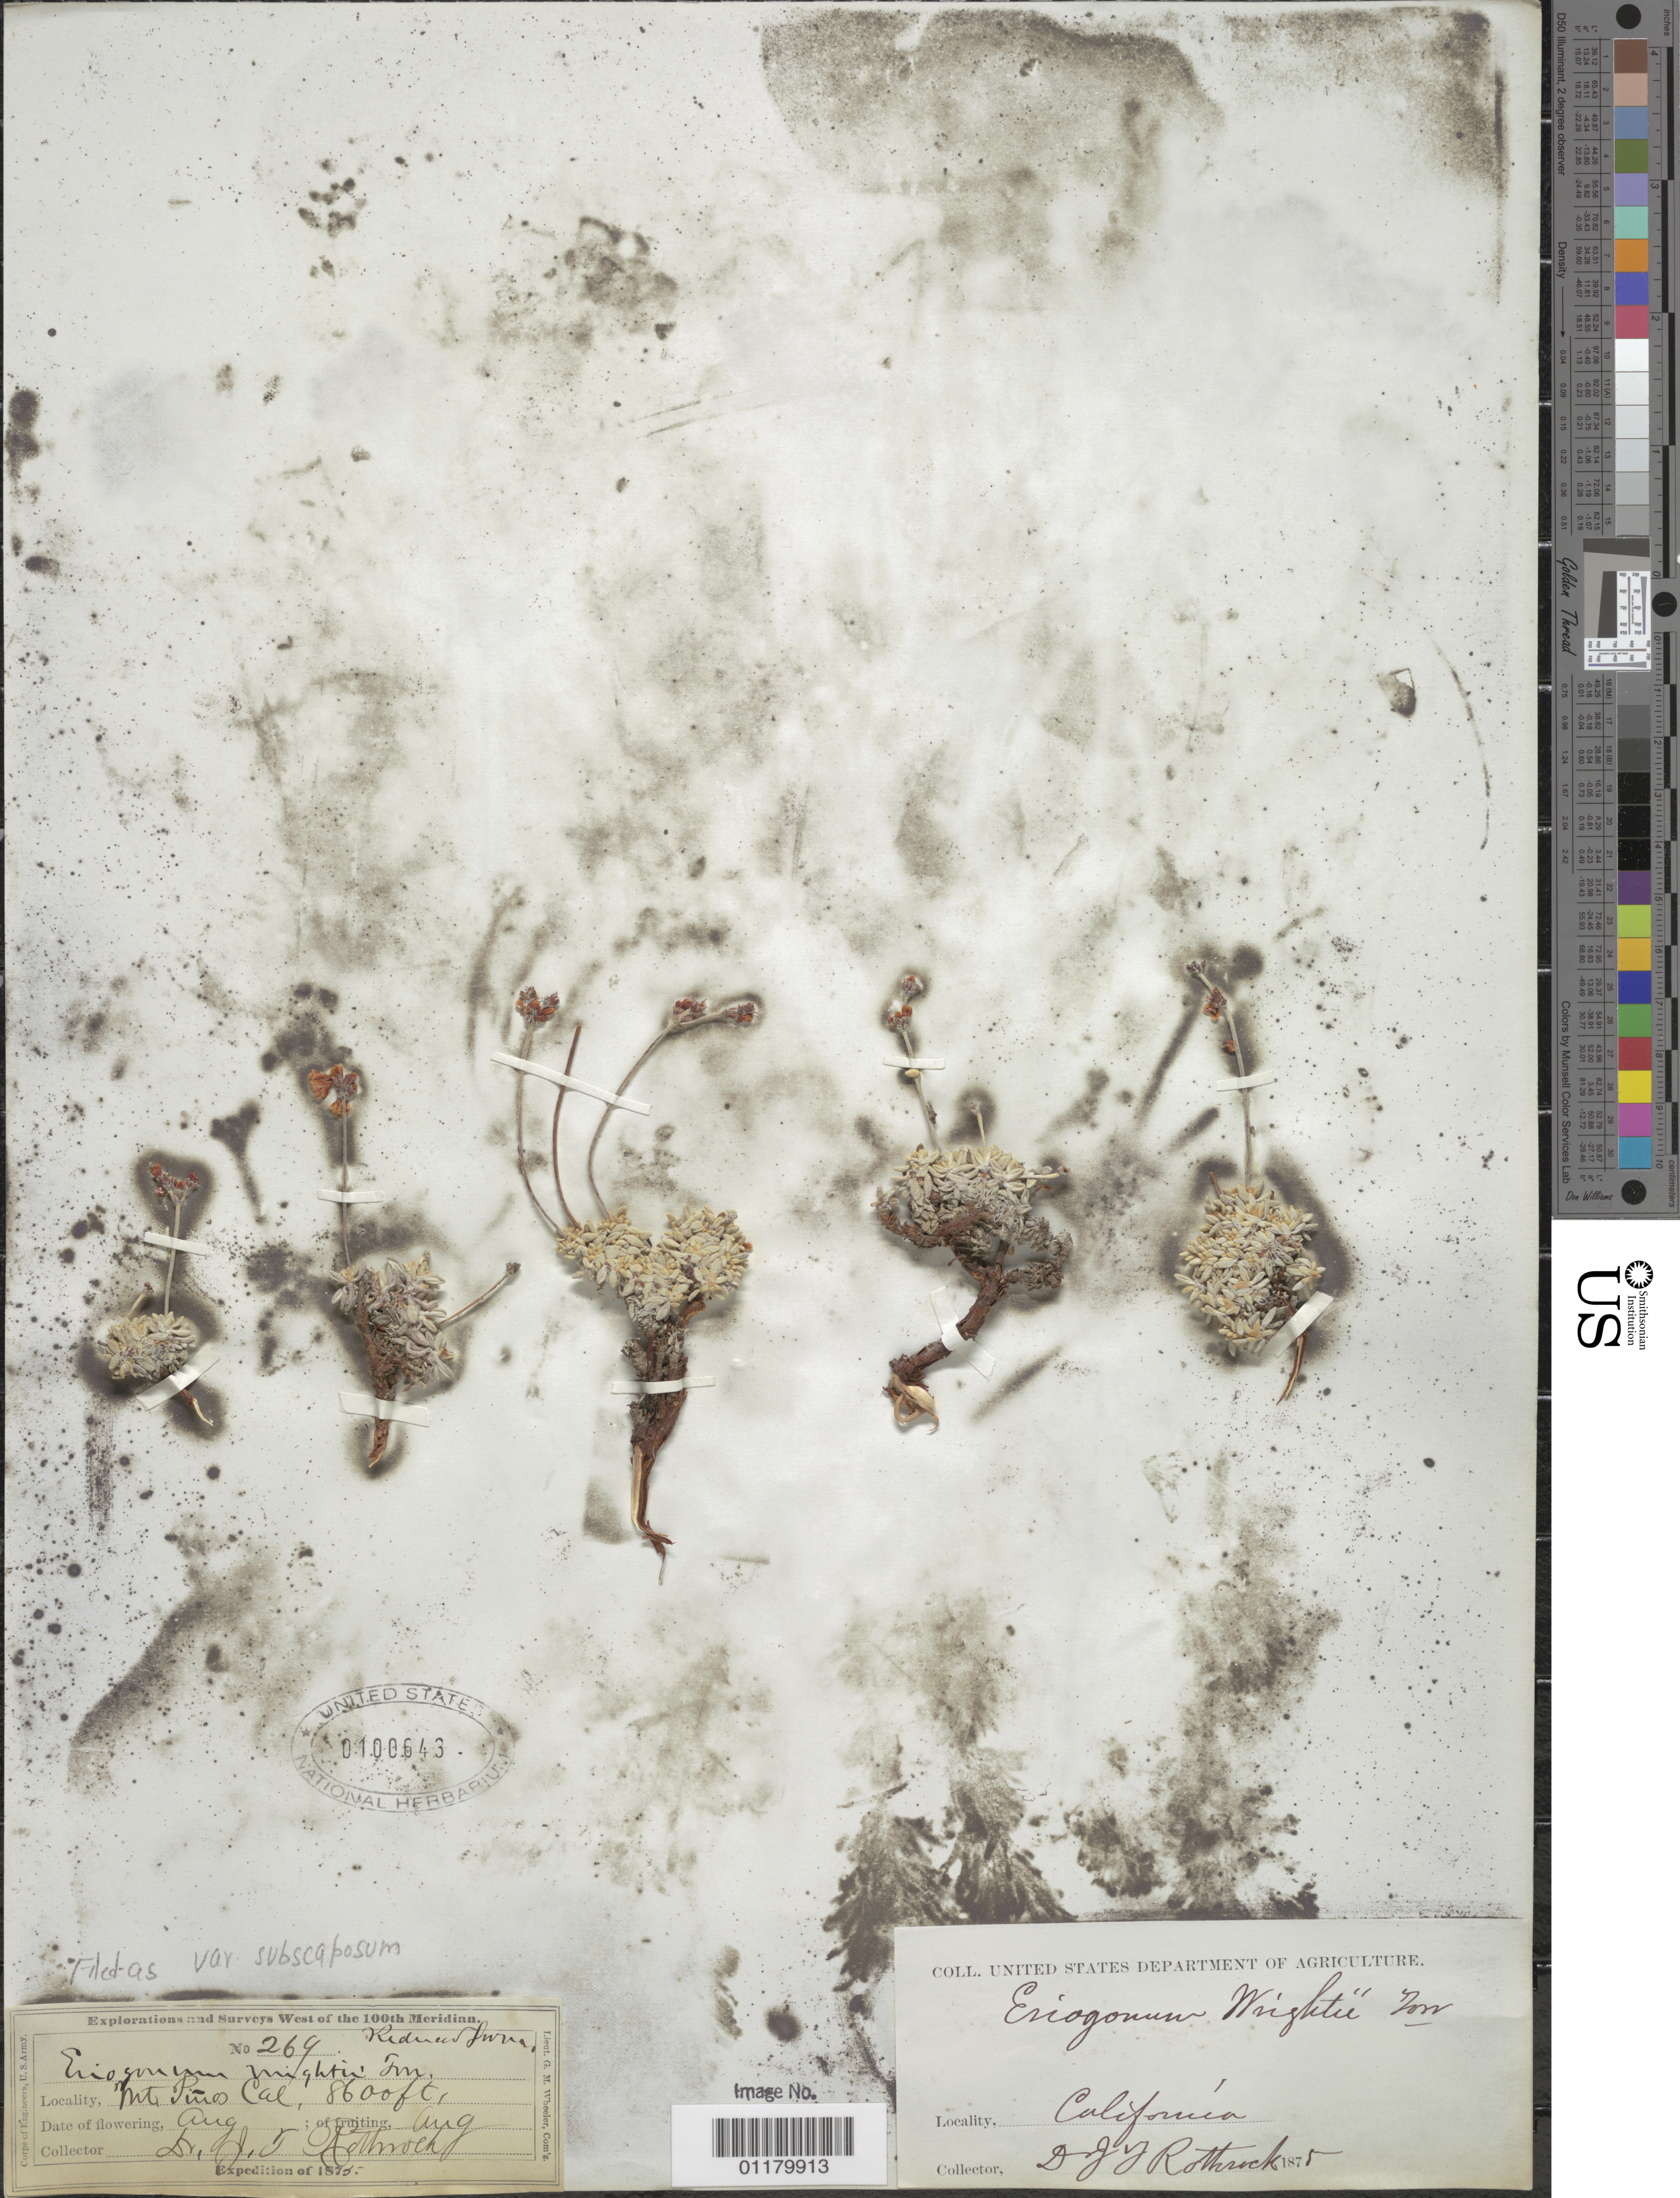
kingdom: Plantae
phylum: Tracheophyta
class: Magnoliopsida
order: Caryophyllales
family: Polygonaceae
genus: Eriogonum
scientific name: Eriogonum wrightii var. subscaposum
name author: S. Watson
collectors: J. T. Rothrock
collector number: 269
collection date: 1875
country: United States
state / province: California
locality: Mount Pinos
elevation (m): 2621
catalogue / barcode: US 100643